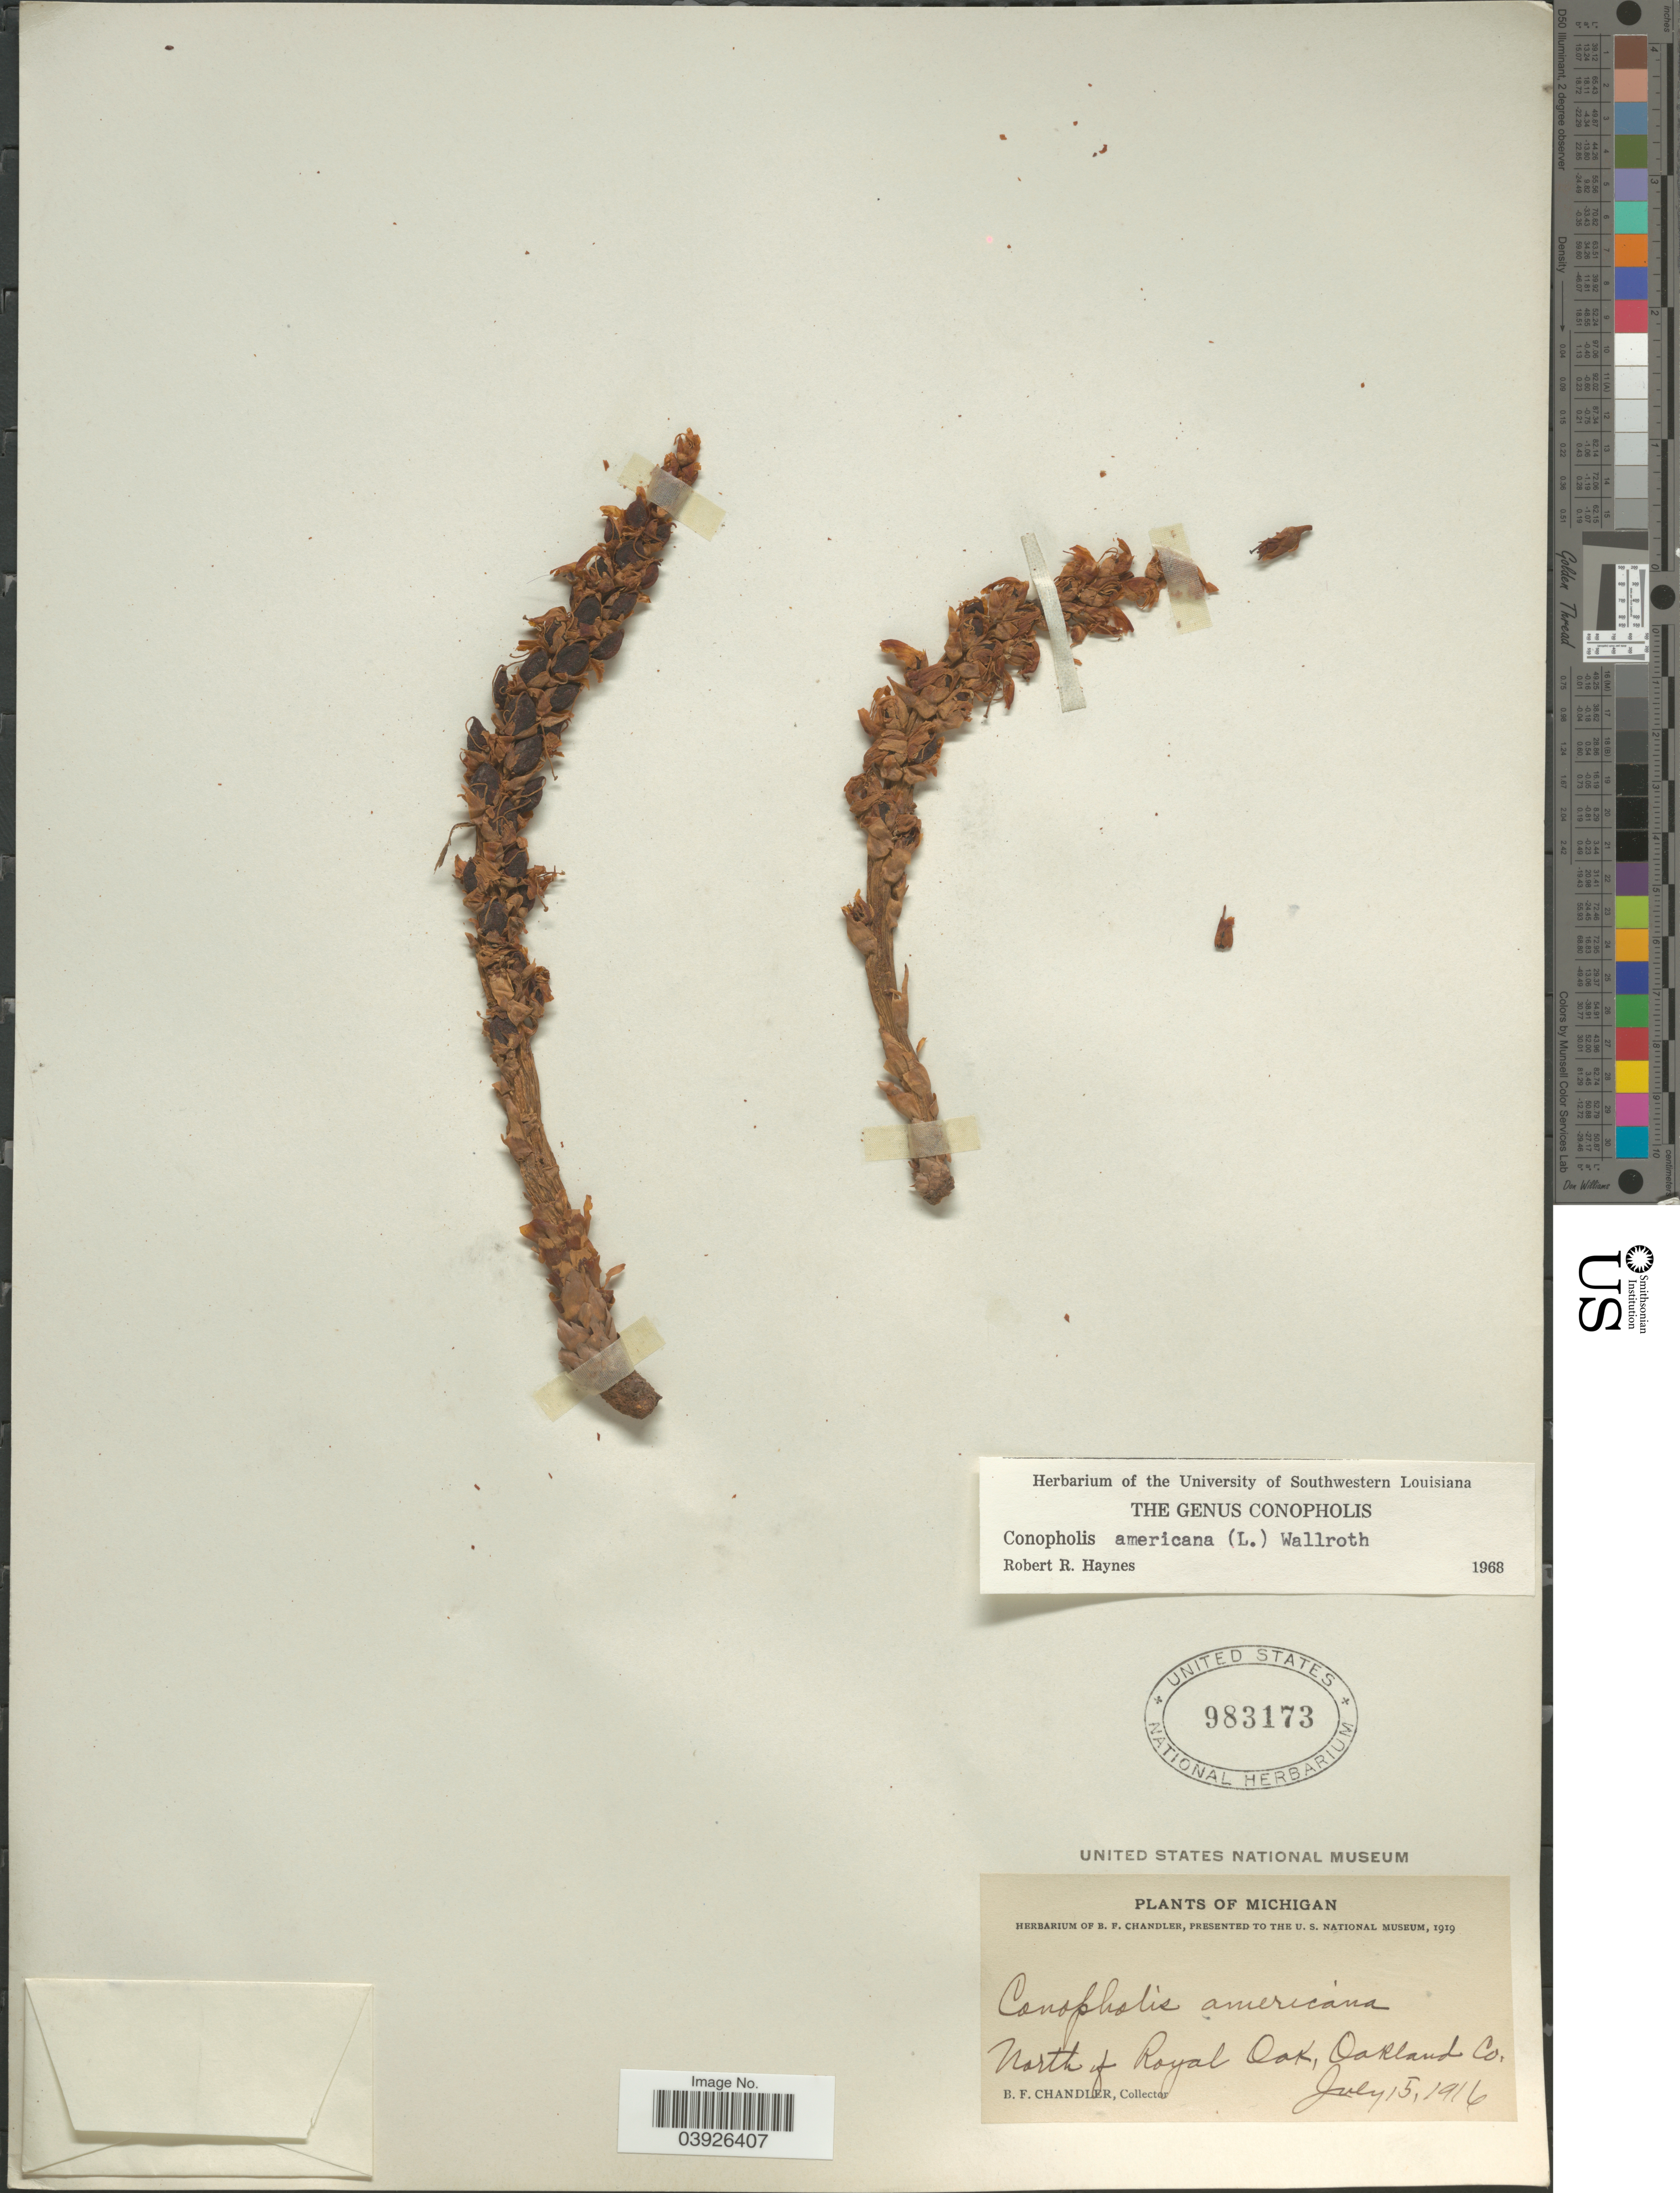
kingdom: Plantae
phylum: Tracheophyta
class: Magnoliopsida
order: Lamiales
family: Orobanchaceae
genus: Conopholis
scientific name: Conopholis americana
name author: (L. f.) Wallr.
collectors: B. F. Chandler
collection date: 1916-07-15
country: United States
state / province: Michigan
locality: North of Royal Oak, Oakland Co.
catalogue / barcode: US 983173